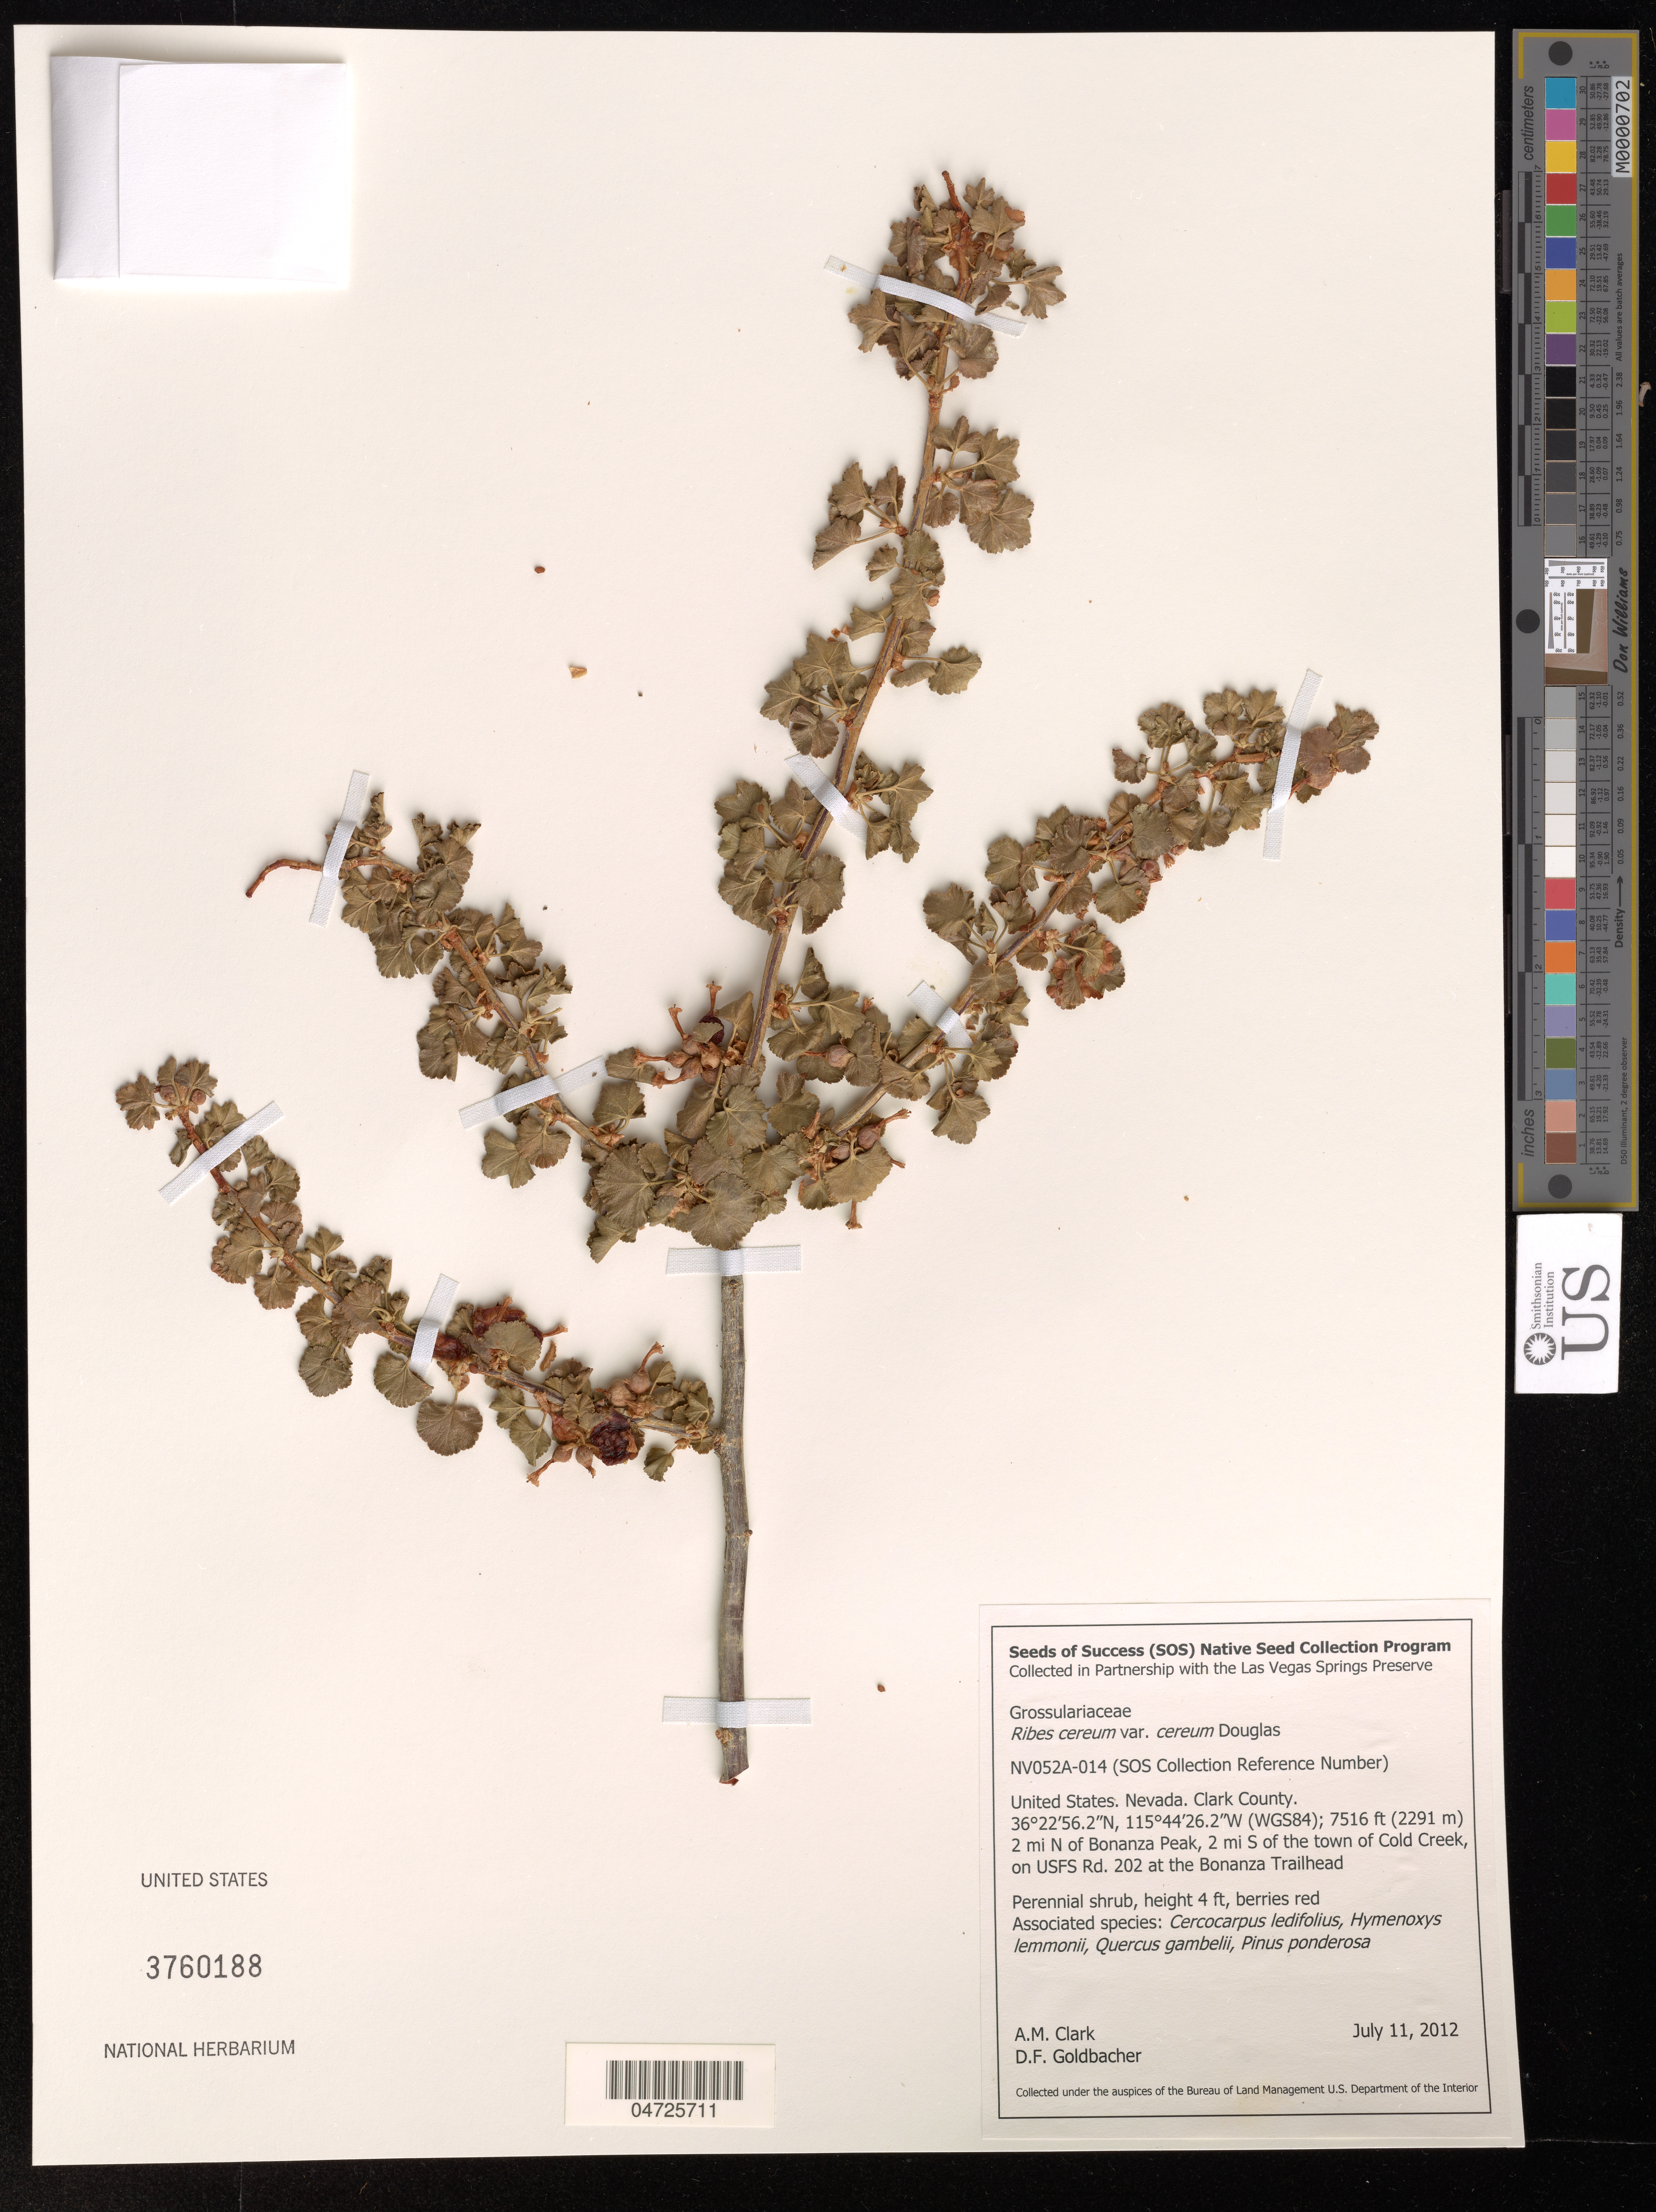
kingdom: Plantae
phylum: Tracheophyta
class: Magnoliopsida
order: Saxifragales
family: Grossulariaceae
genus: Ribes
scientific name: Ribes cereum var. cereum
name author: Douglas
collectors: A. Clark & D. Goldbacher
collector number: NV052A-014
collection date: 2012-07-11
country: United States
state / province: Nevada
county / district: Clark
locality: Clark County. (WGS84); 2 mi N of Bonanza Peak, 2 mi S of the town of Cold Creek, on USFS Rd. 202 at the Bonanza Trailhead.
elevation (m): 2291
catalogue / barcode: US 3760188